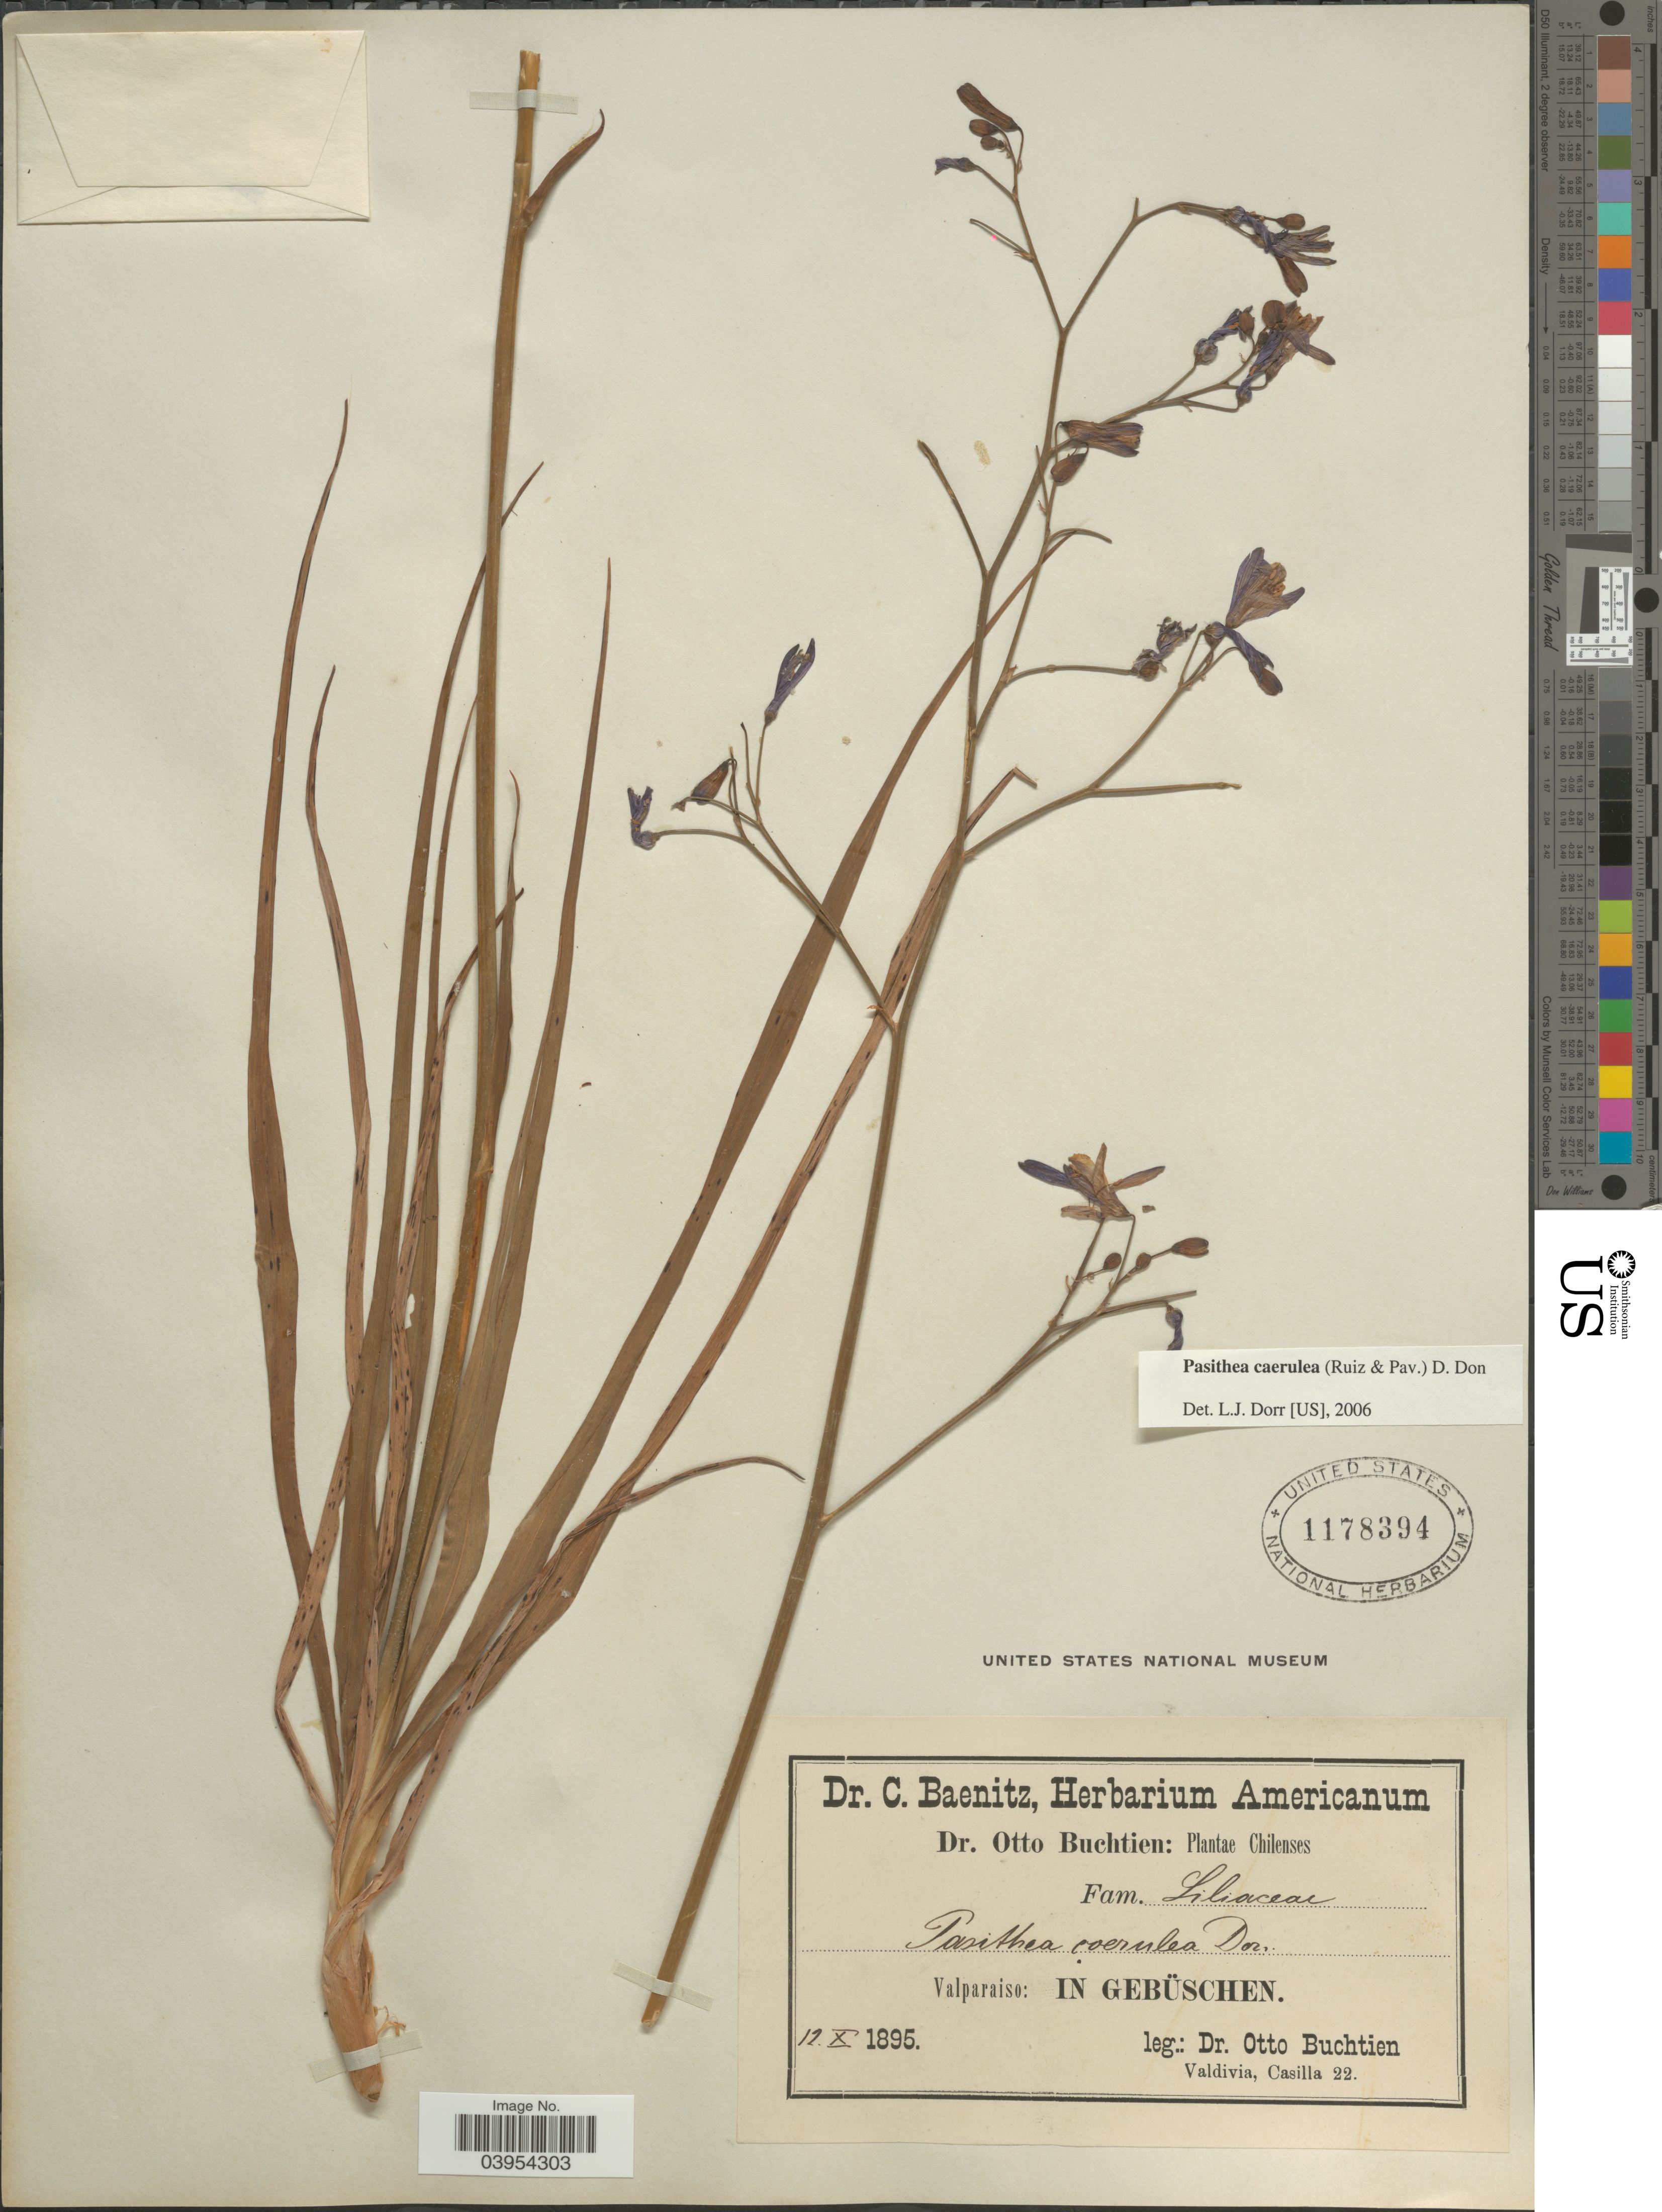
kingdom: Plantae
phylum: Tracheophyta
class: Liliopsida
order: Asparagales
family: Asphodelaceae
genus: Pasithea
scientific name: Pasithea caerulea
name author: (Ruiz & Pav.) D. Don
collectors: O. Buchtien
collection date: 1895-10-12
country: Chile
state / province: Valparaíso (V)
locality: In gebüschen.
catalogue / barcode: US 1178394